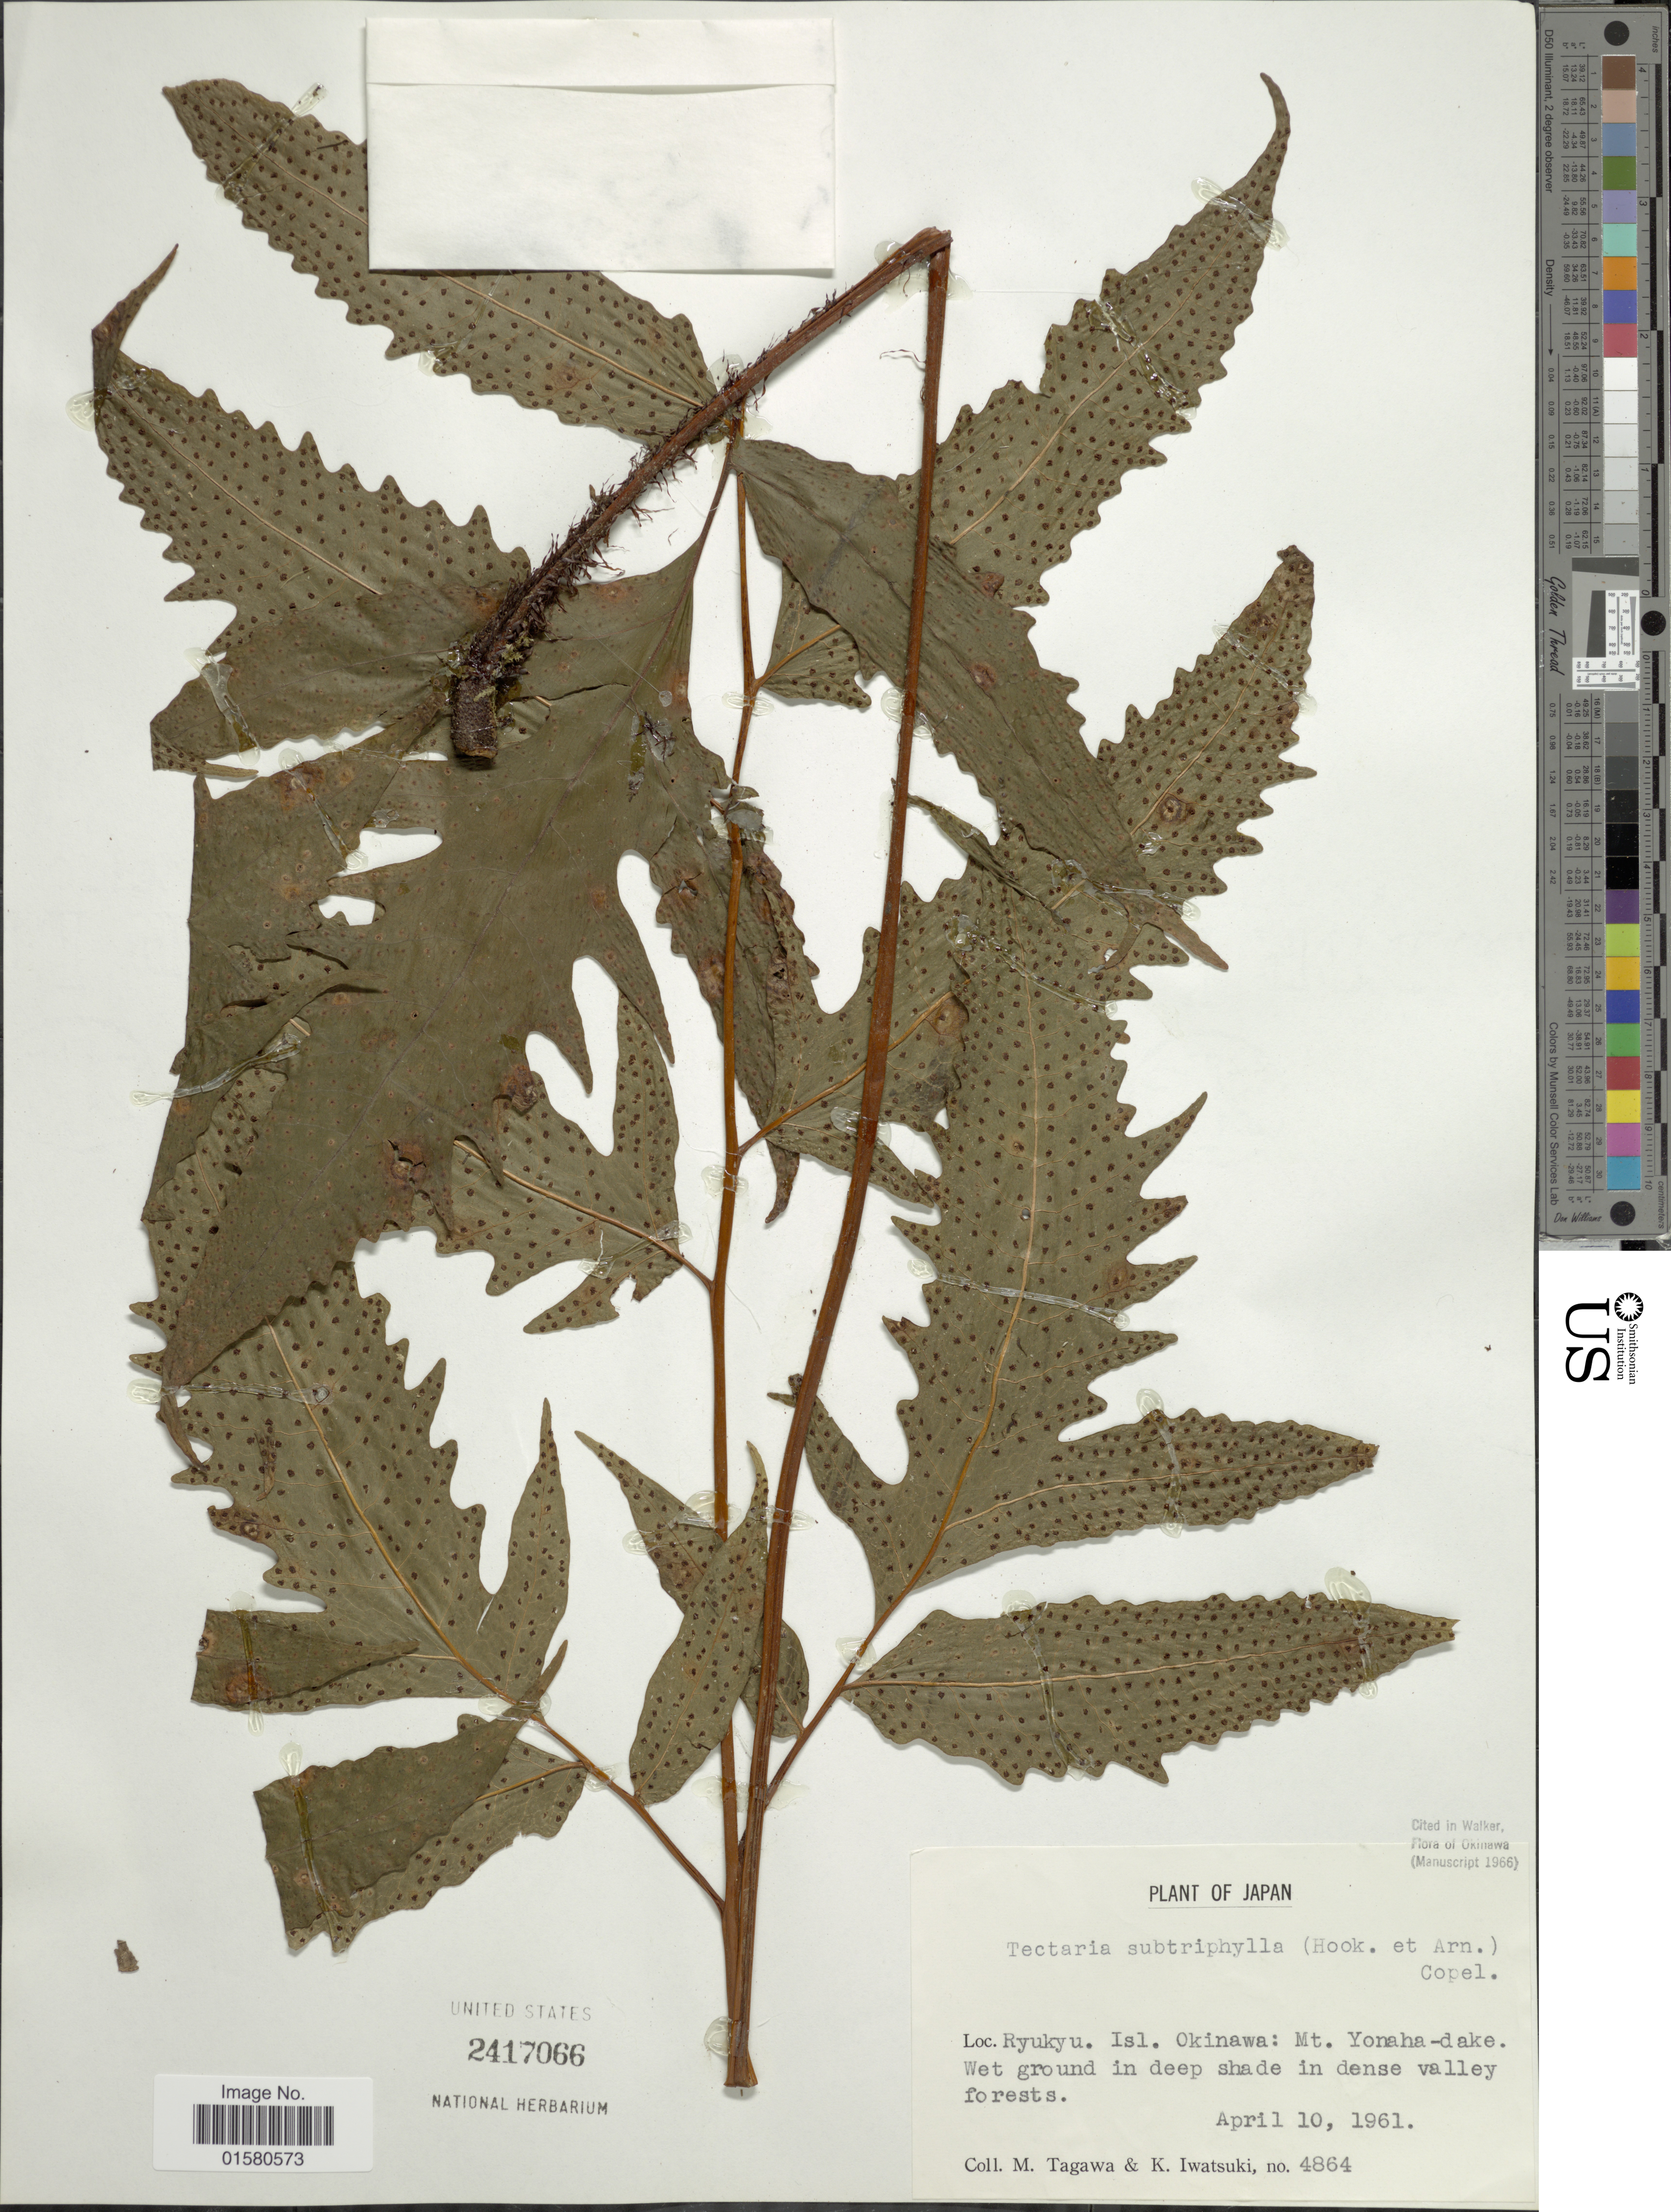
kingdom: Plantae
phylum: Tracheophyta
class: Polypodiopsida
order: Polypodiales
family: Tectariaceae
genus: Tectaria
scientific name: Tectaria subtriphylla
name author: (Hook. & Arn.) Copel.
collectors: M. Tagawa & K. Iwatsuki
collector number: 4864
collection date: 1961-04-10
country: Japan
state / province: Okinawa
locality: Ryukyu, Isl, Okinawa, Mt. Yonaha-dake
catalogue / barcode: US 2417066